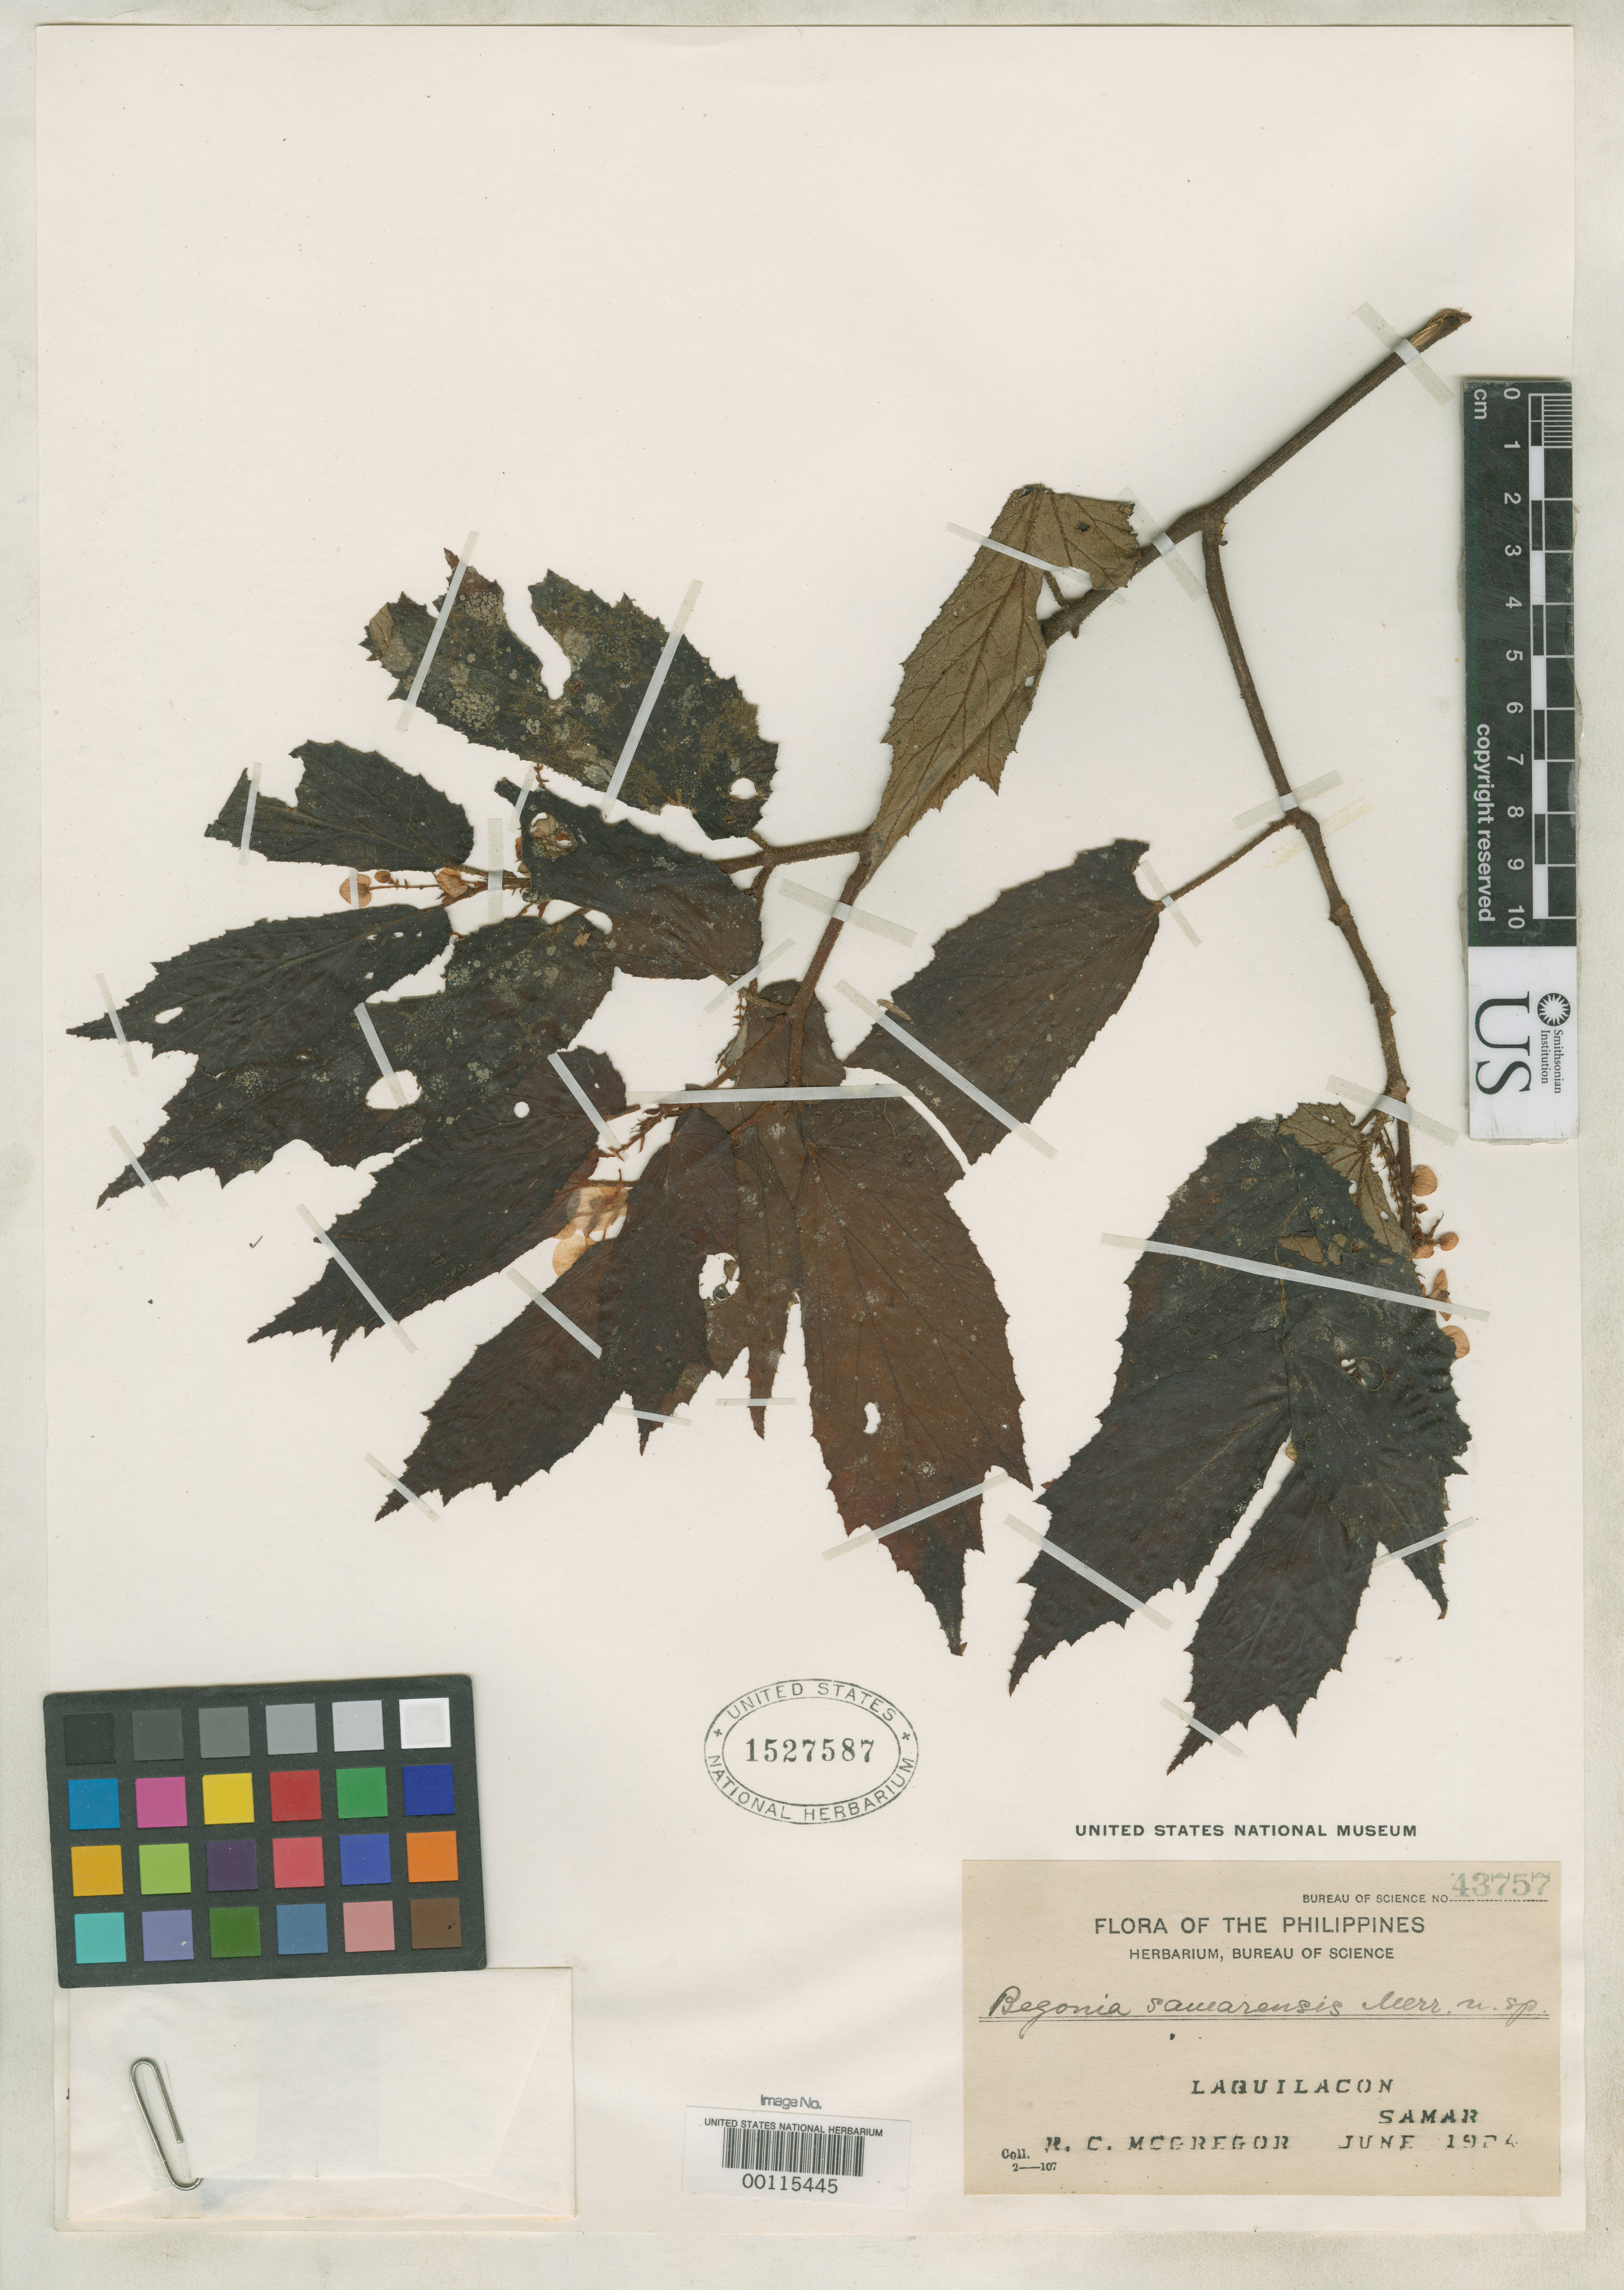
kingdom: Plantae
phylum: Tracheophyta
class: Magnoliopsida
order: Cucurbitales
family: Begoniaceae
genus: Begonia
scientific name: Begonia samarensis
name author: Merr.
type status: Isotype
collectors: R. C. McGregor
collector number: Bur. Sci. 43757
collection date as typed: Jul 1924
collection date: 1924-07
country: Philippines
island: Samar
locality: Loquilocon.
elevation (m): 250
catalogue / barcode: US 1527587